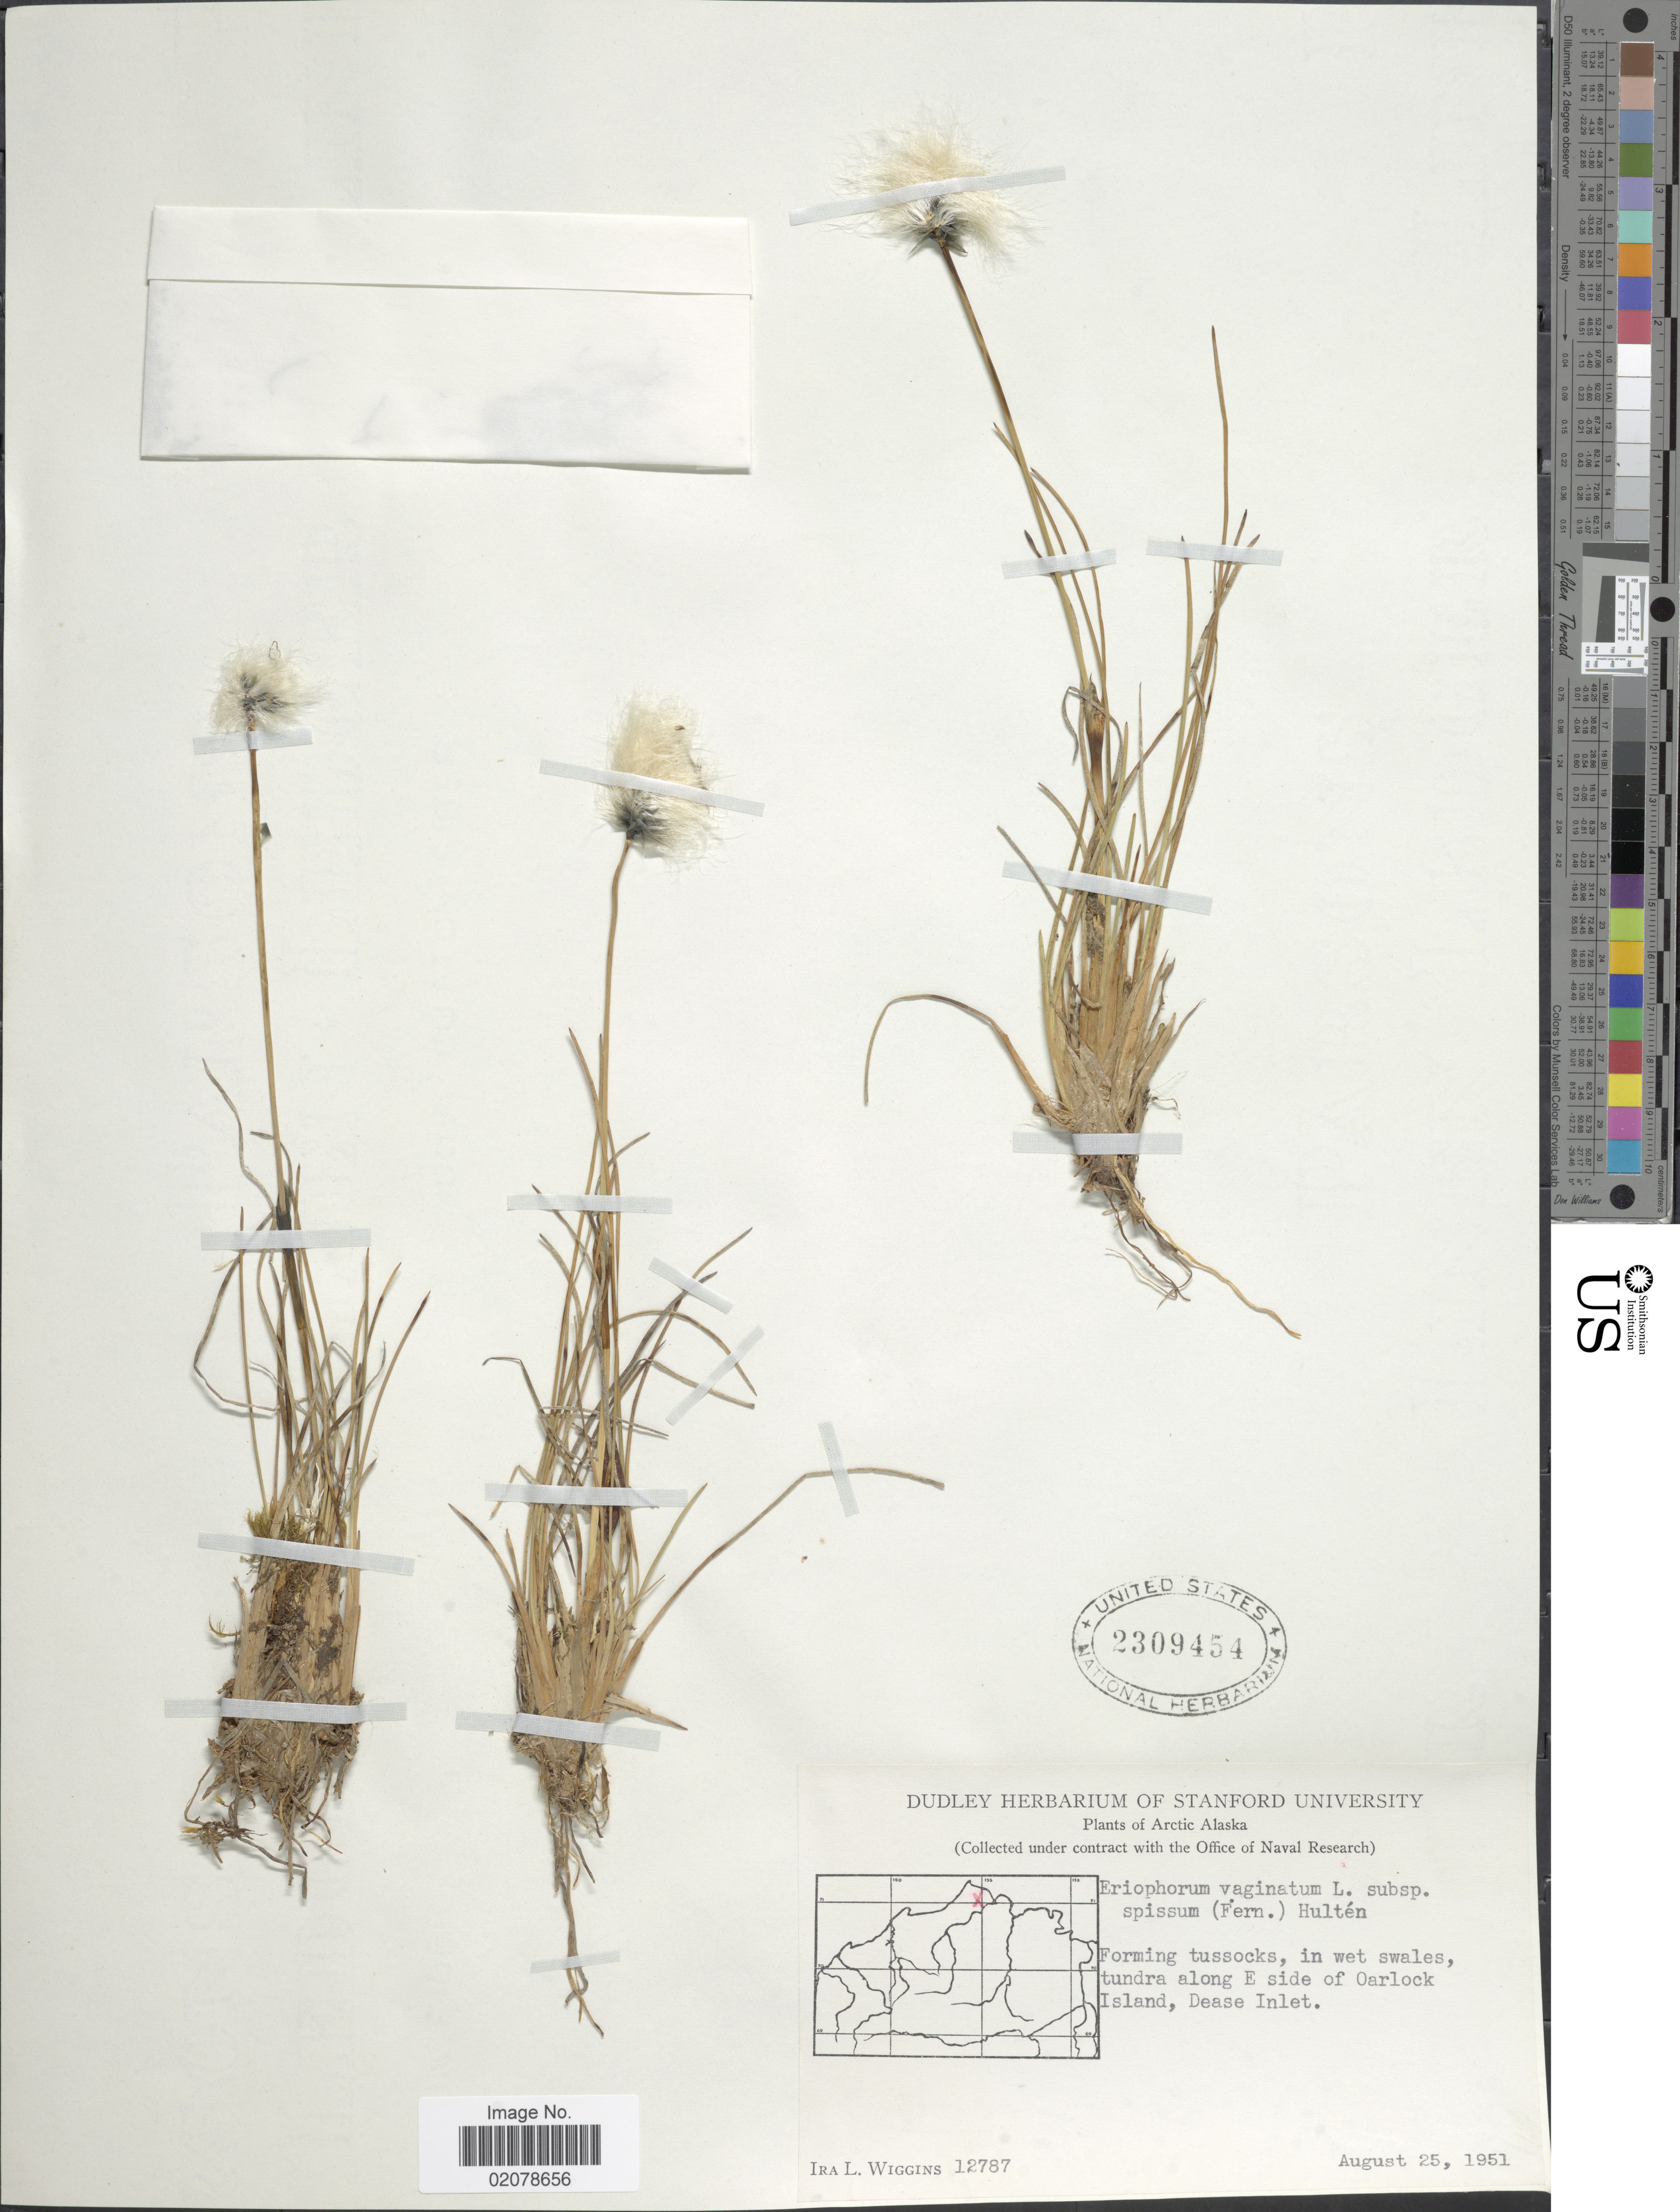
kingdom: Plantae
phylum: Tracheophyta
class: Liliopsida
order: Poales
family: Cyperaceae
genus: Eriophorum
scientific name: Eriophorum vaginatum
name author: L.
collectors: I. L. Wiggins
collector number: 12767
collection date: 1951-08-25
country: United States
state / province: Alaska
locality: Arctic Alaska. along E side of Oarlock Island, Dease Inlet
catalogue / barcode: US 2309454